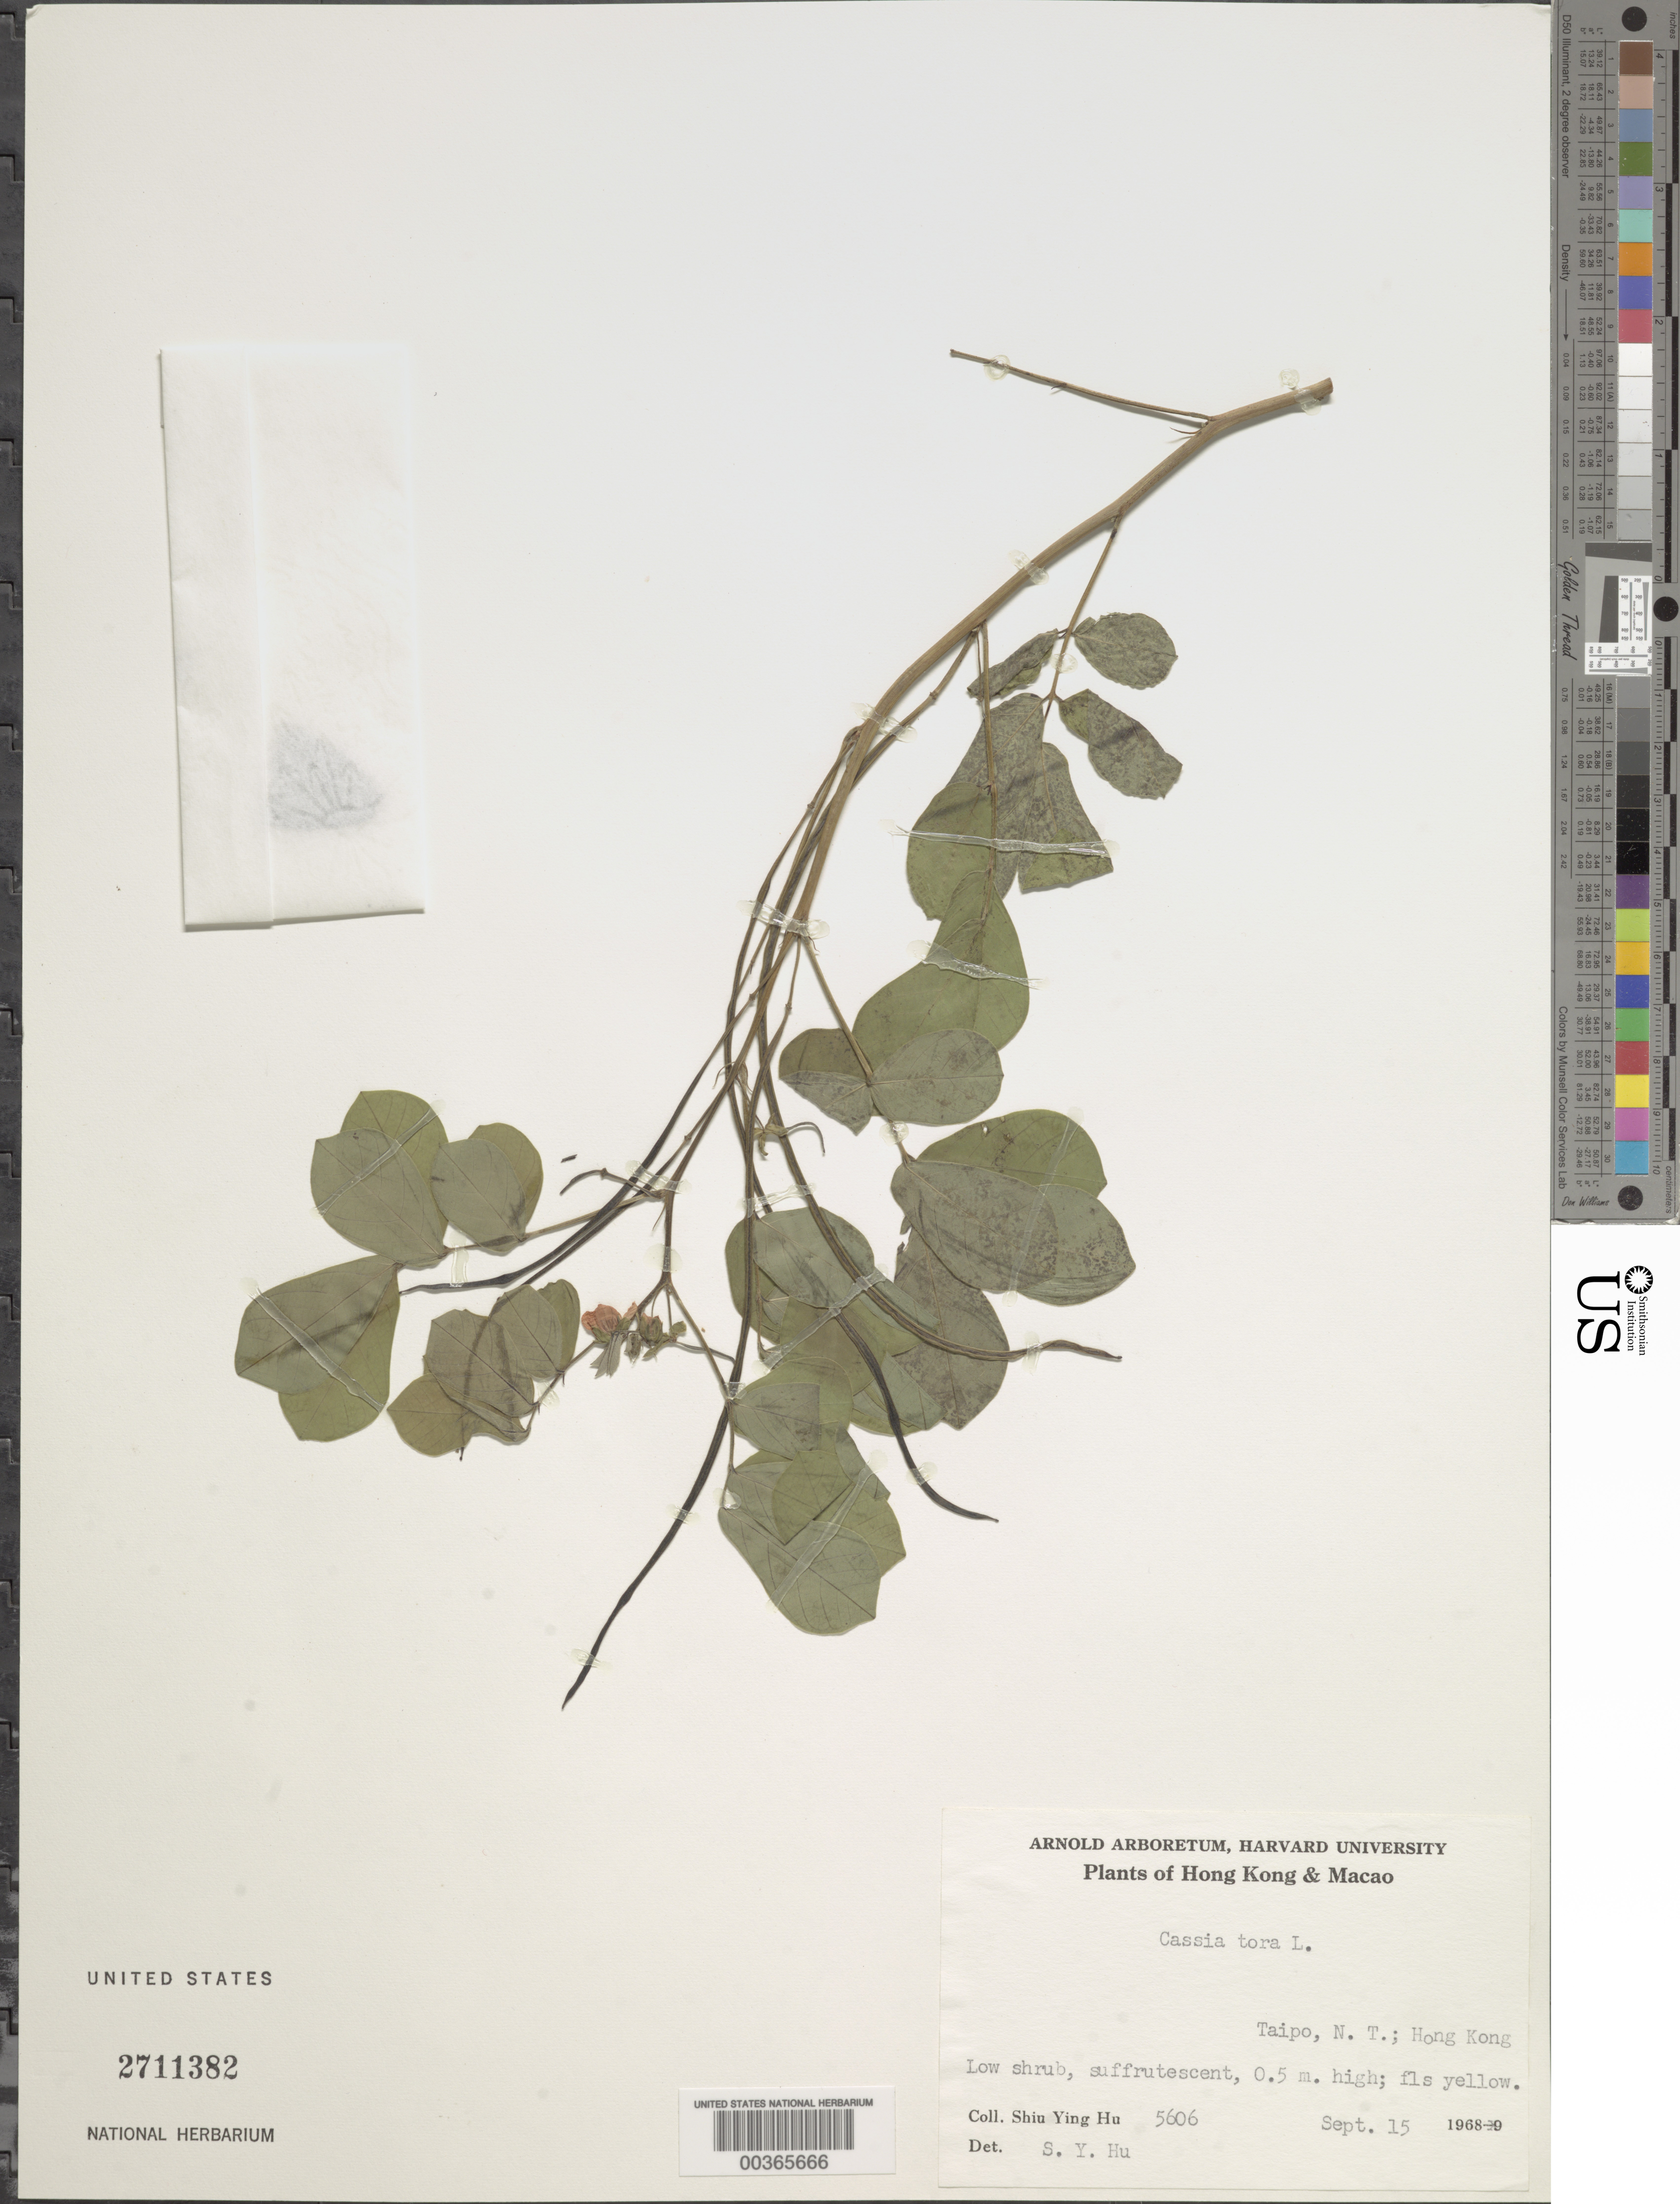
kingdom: Plantae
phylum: Tracheophyta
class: Magnoliopsida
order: Fabales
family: Fabaceae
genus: Senna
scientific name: Senna obtusifolia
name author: (L.) H.S. Irwin & Barneby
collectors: S. Y. Hu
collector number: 5606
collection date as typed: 15 Sep 1968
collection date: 1968-09-15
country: China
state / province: Hong Kong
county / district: New Territories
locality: Taipo, hong kong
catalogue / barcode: US 2711382